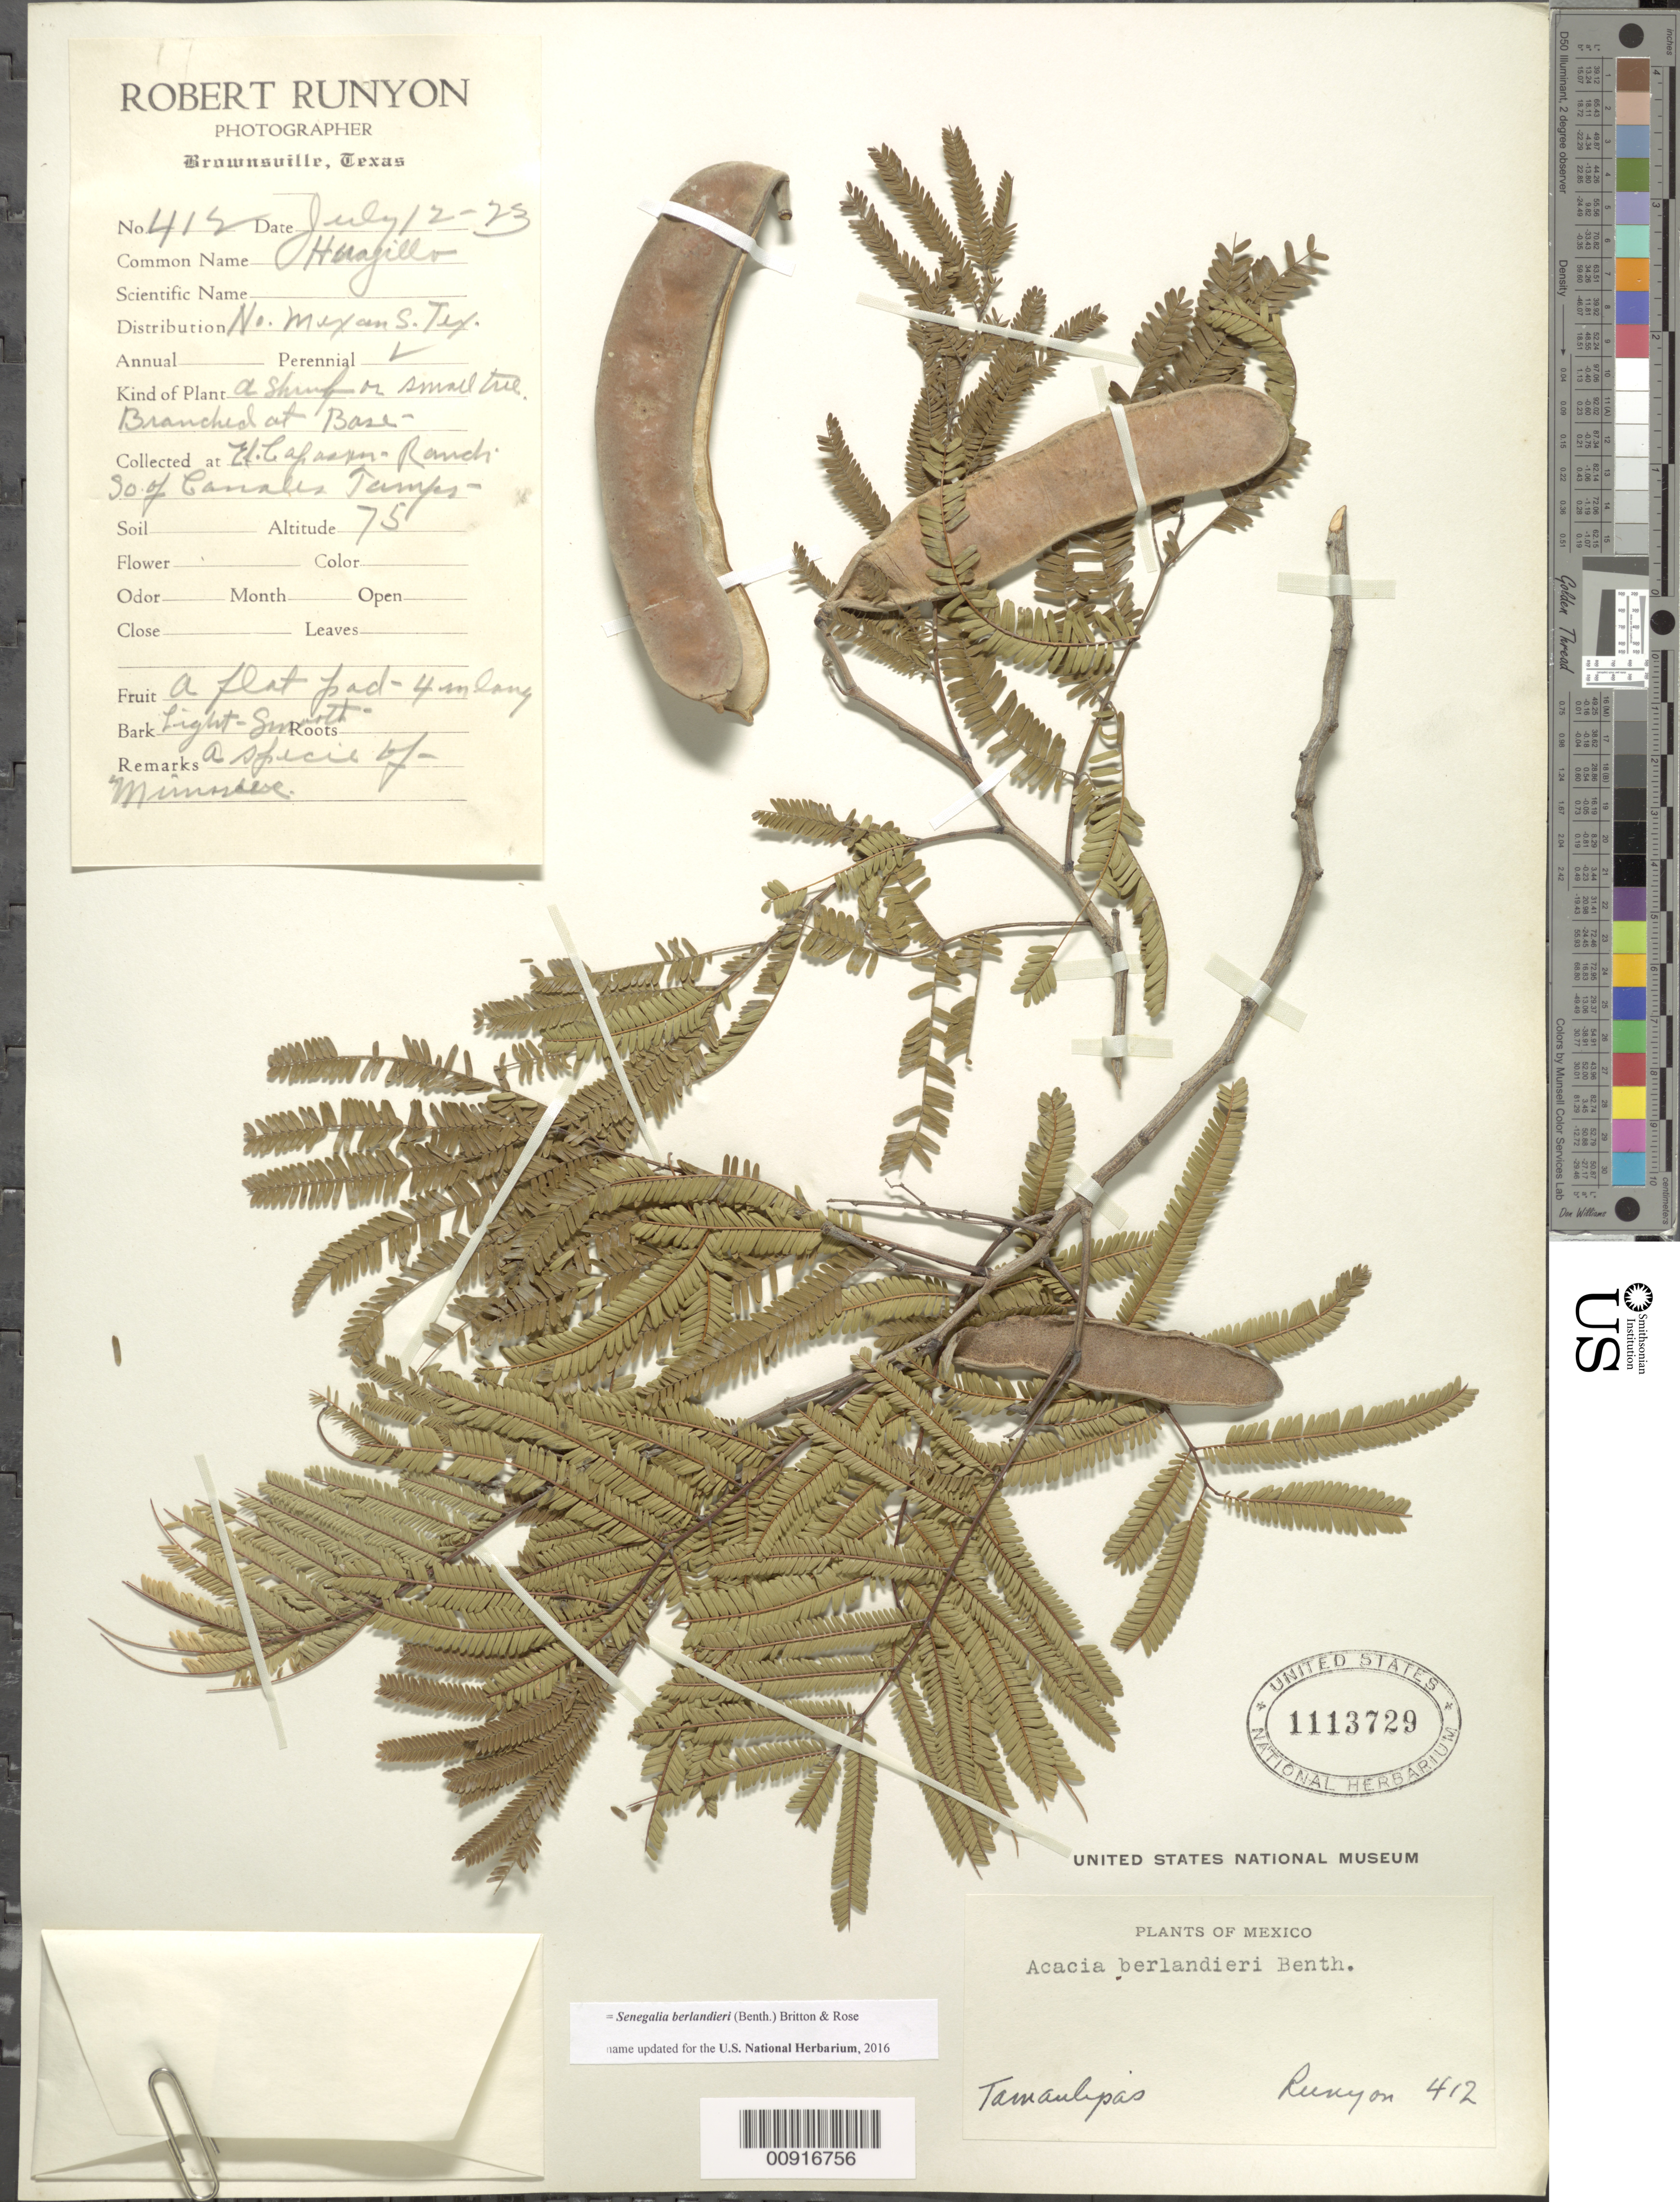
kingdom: Plantae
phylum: Tracheophyta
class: Magnoliopsida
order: Fabales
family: Fabaceae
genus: Senegalia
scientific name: Senegalia berlandieri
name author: (Benth.) Britton & Rose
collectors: R. Runyon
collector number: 412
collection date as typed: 12 Jul 1923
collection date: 1923-07-12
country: Mexico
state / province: Tamaulipas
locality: El Capazon - Ranch So. of Canales, Tamaulipas.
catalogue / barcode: US 1113729